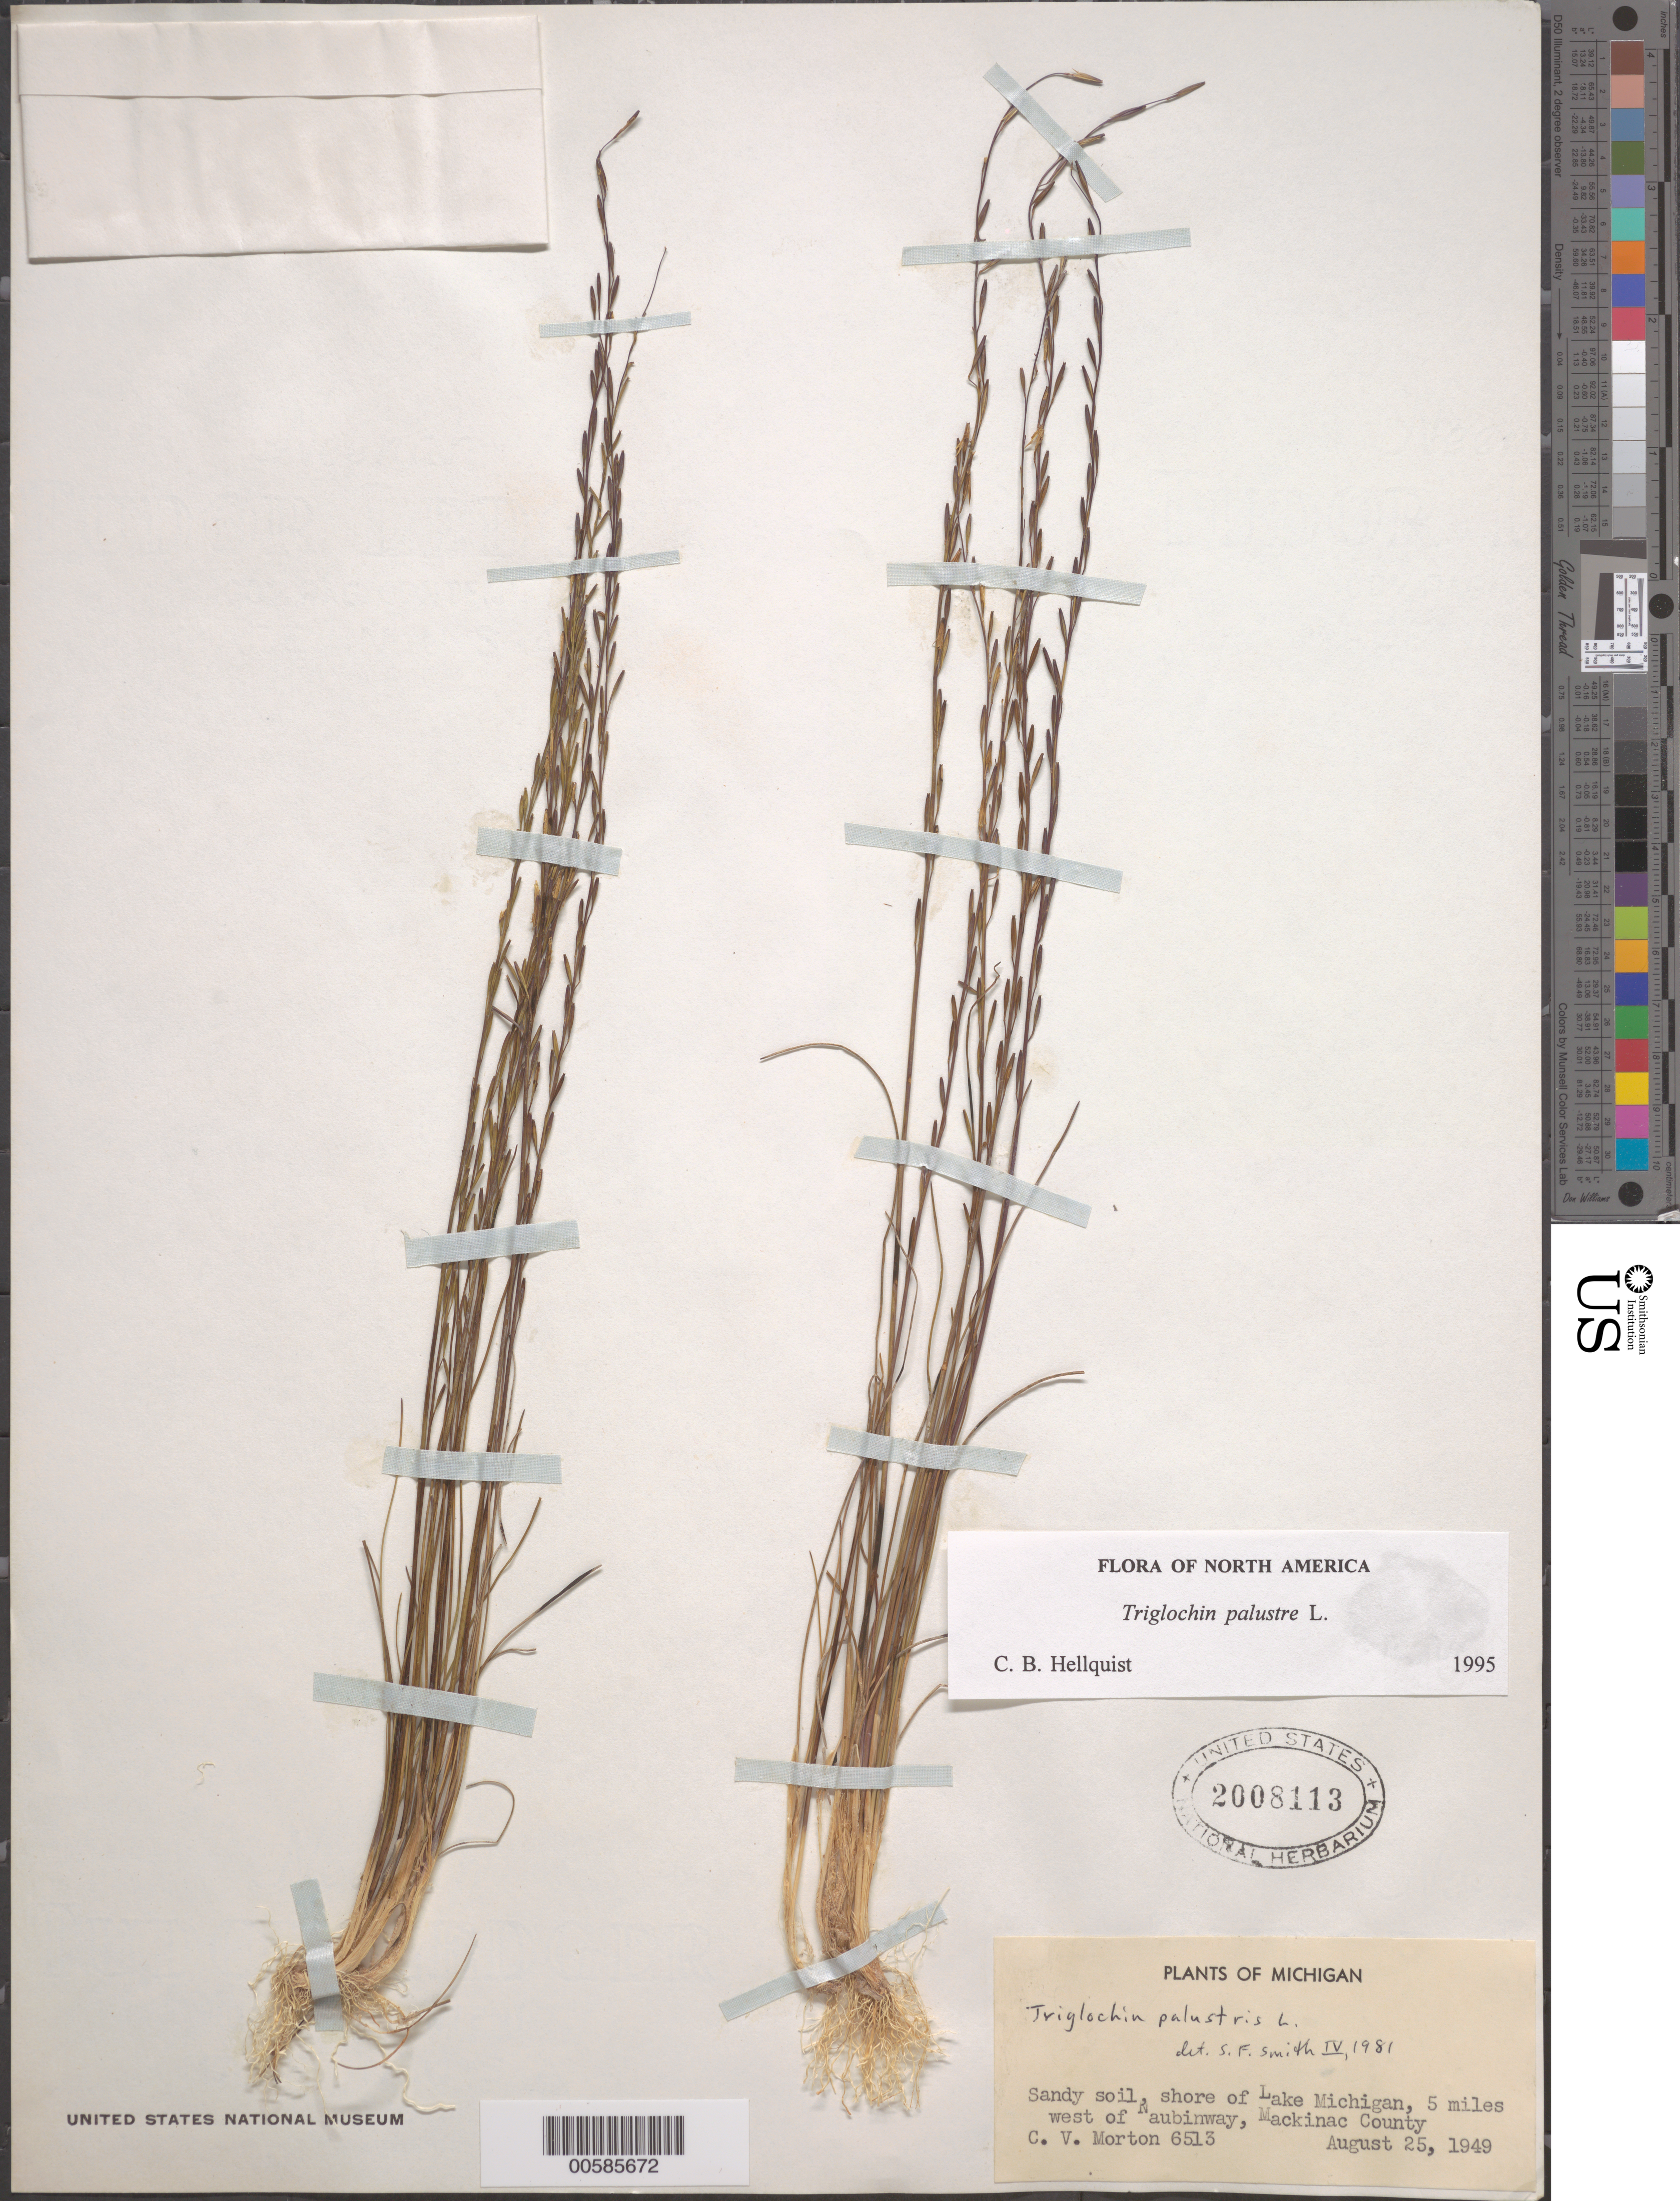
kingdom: Plantae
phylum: Tracheophyta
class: Liliopsida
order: Alismatales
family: Juncaginaceae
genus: Triglochin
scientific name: Triglochin palustris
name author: L.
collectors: C. V. Morton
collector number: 6513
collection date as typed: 25 Aug 1949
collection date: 1949-08-25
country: United States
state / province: Michigan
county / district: Mackinac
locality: Lake Michigan, W of Naubinway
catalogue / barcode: US 2008113